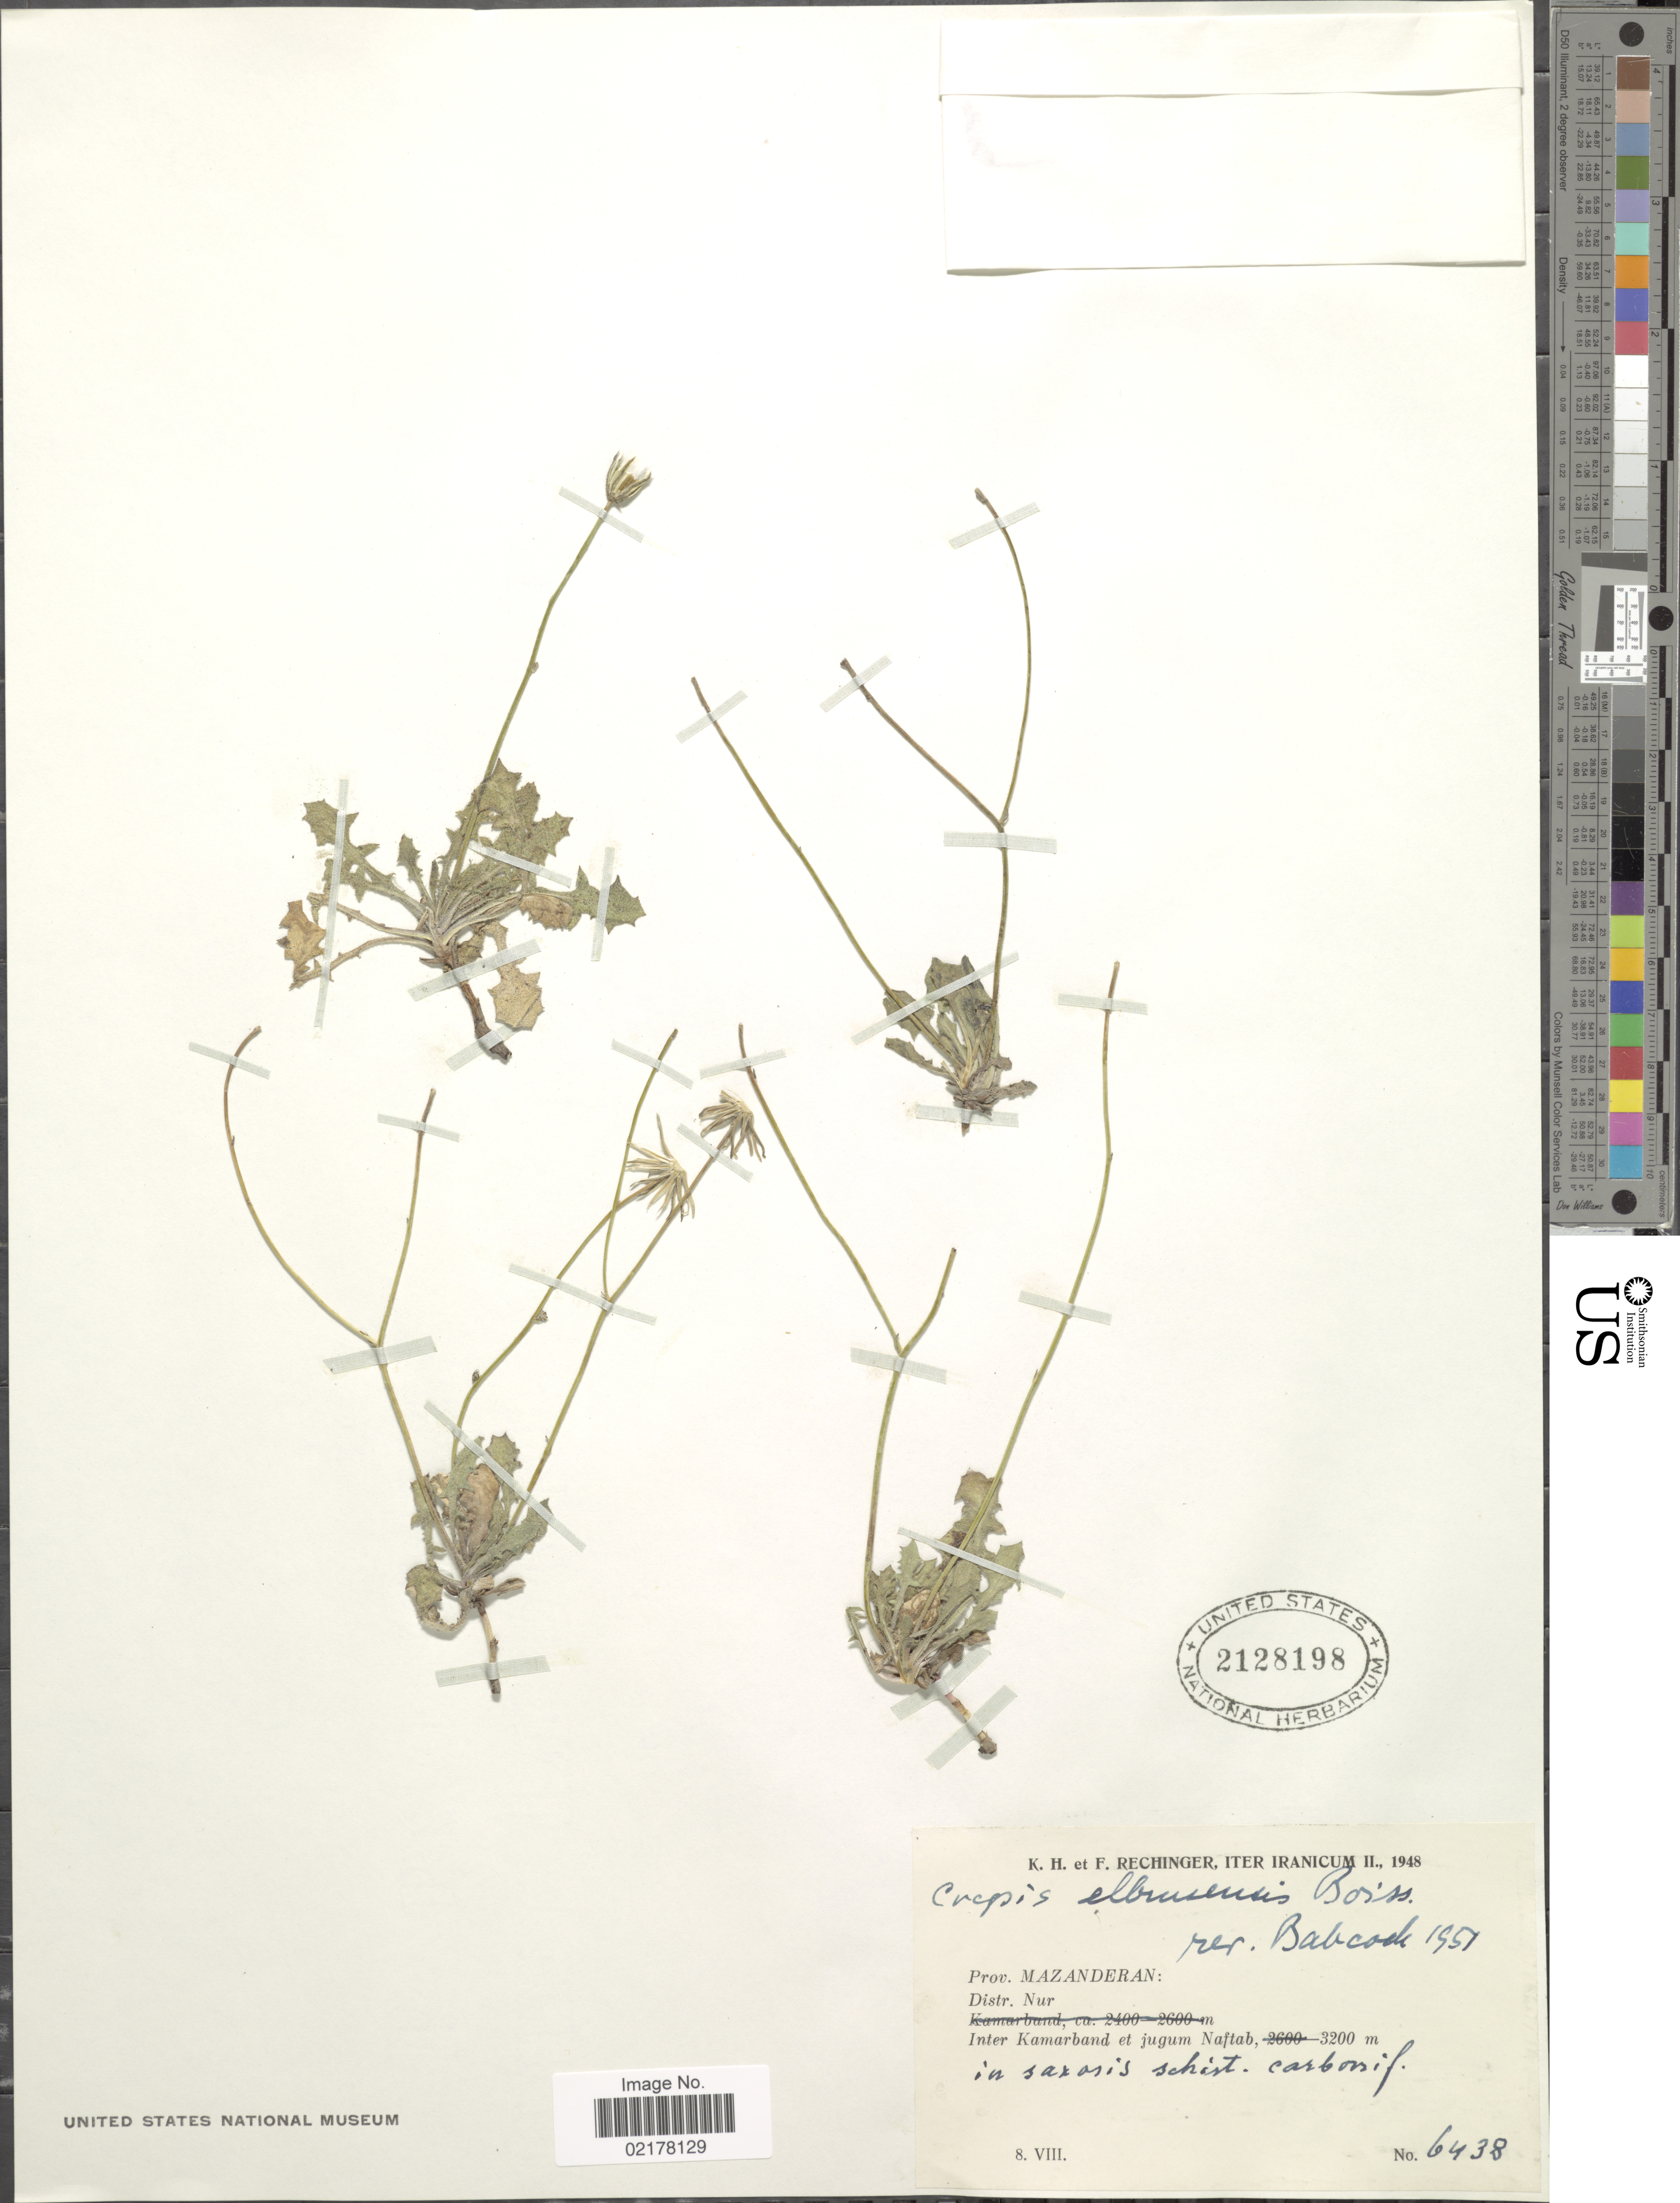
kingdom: Plantae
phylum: Tracheophyta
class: Magnoliopsida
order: Asterales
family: Asteraceae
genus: Crepis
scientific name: Crepis elbrusensis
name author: Boiss.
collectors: K. H. Rechinger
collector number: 6438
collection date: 1948-08-08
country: Iran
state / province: Mazandaran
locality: Distr. Nur. Inter Kamarband et jugum Naftab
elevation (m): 3200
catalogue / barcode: US 2128198